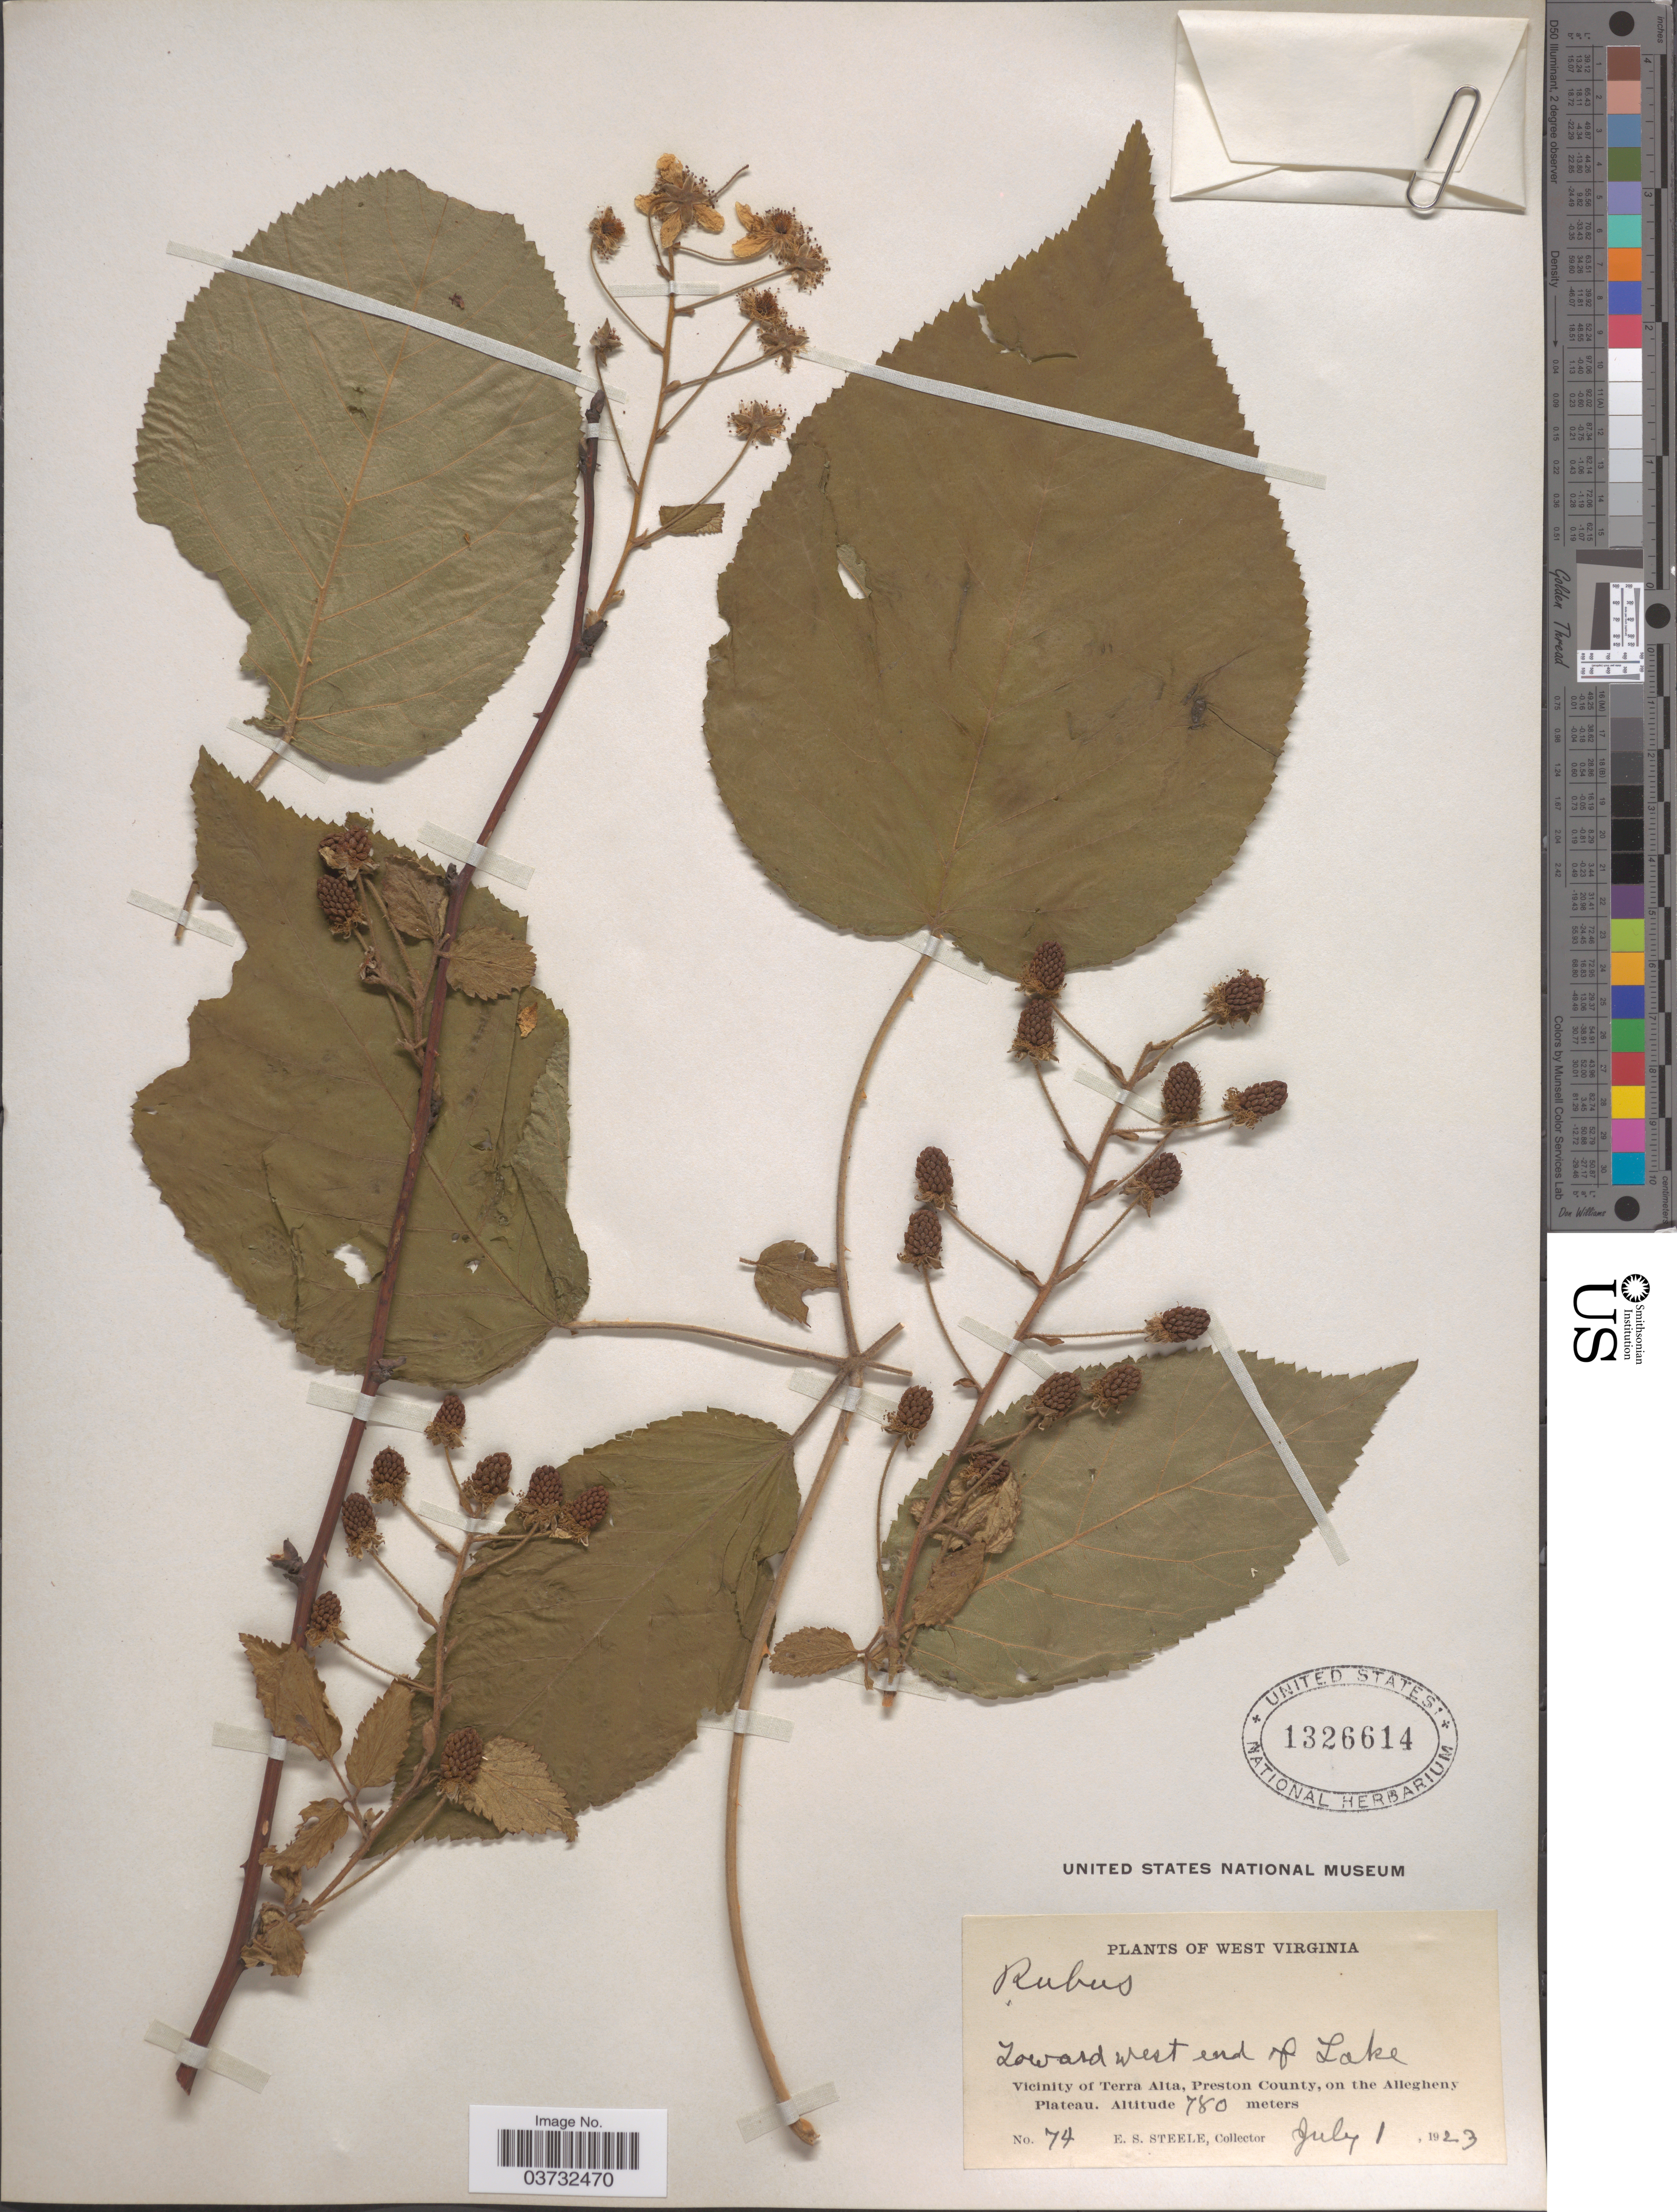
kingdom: Plantae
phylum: Tracheophyta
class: Magnoliopsida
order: Rosales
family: Rosaceae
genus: Rubus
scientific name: Rubus sp.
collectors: E. Steele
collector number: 74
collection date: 1923-07-01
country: United States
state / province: West Virginia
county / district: Preston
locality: Toward West end of Lake. Vicinity of Terra Alta, Preston County, on the Allegheny Plateau.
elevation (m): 780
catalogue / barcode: US 1326614